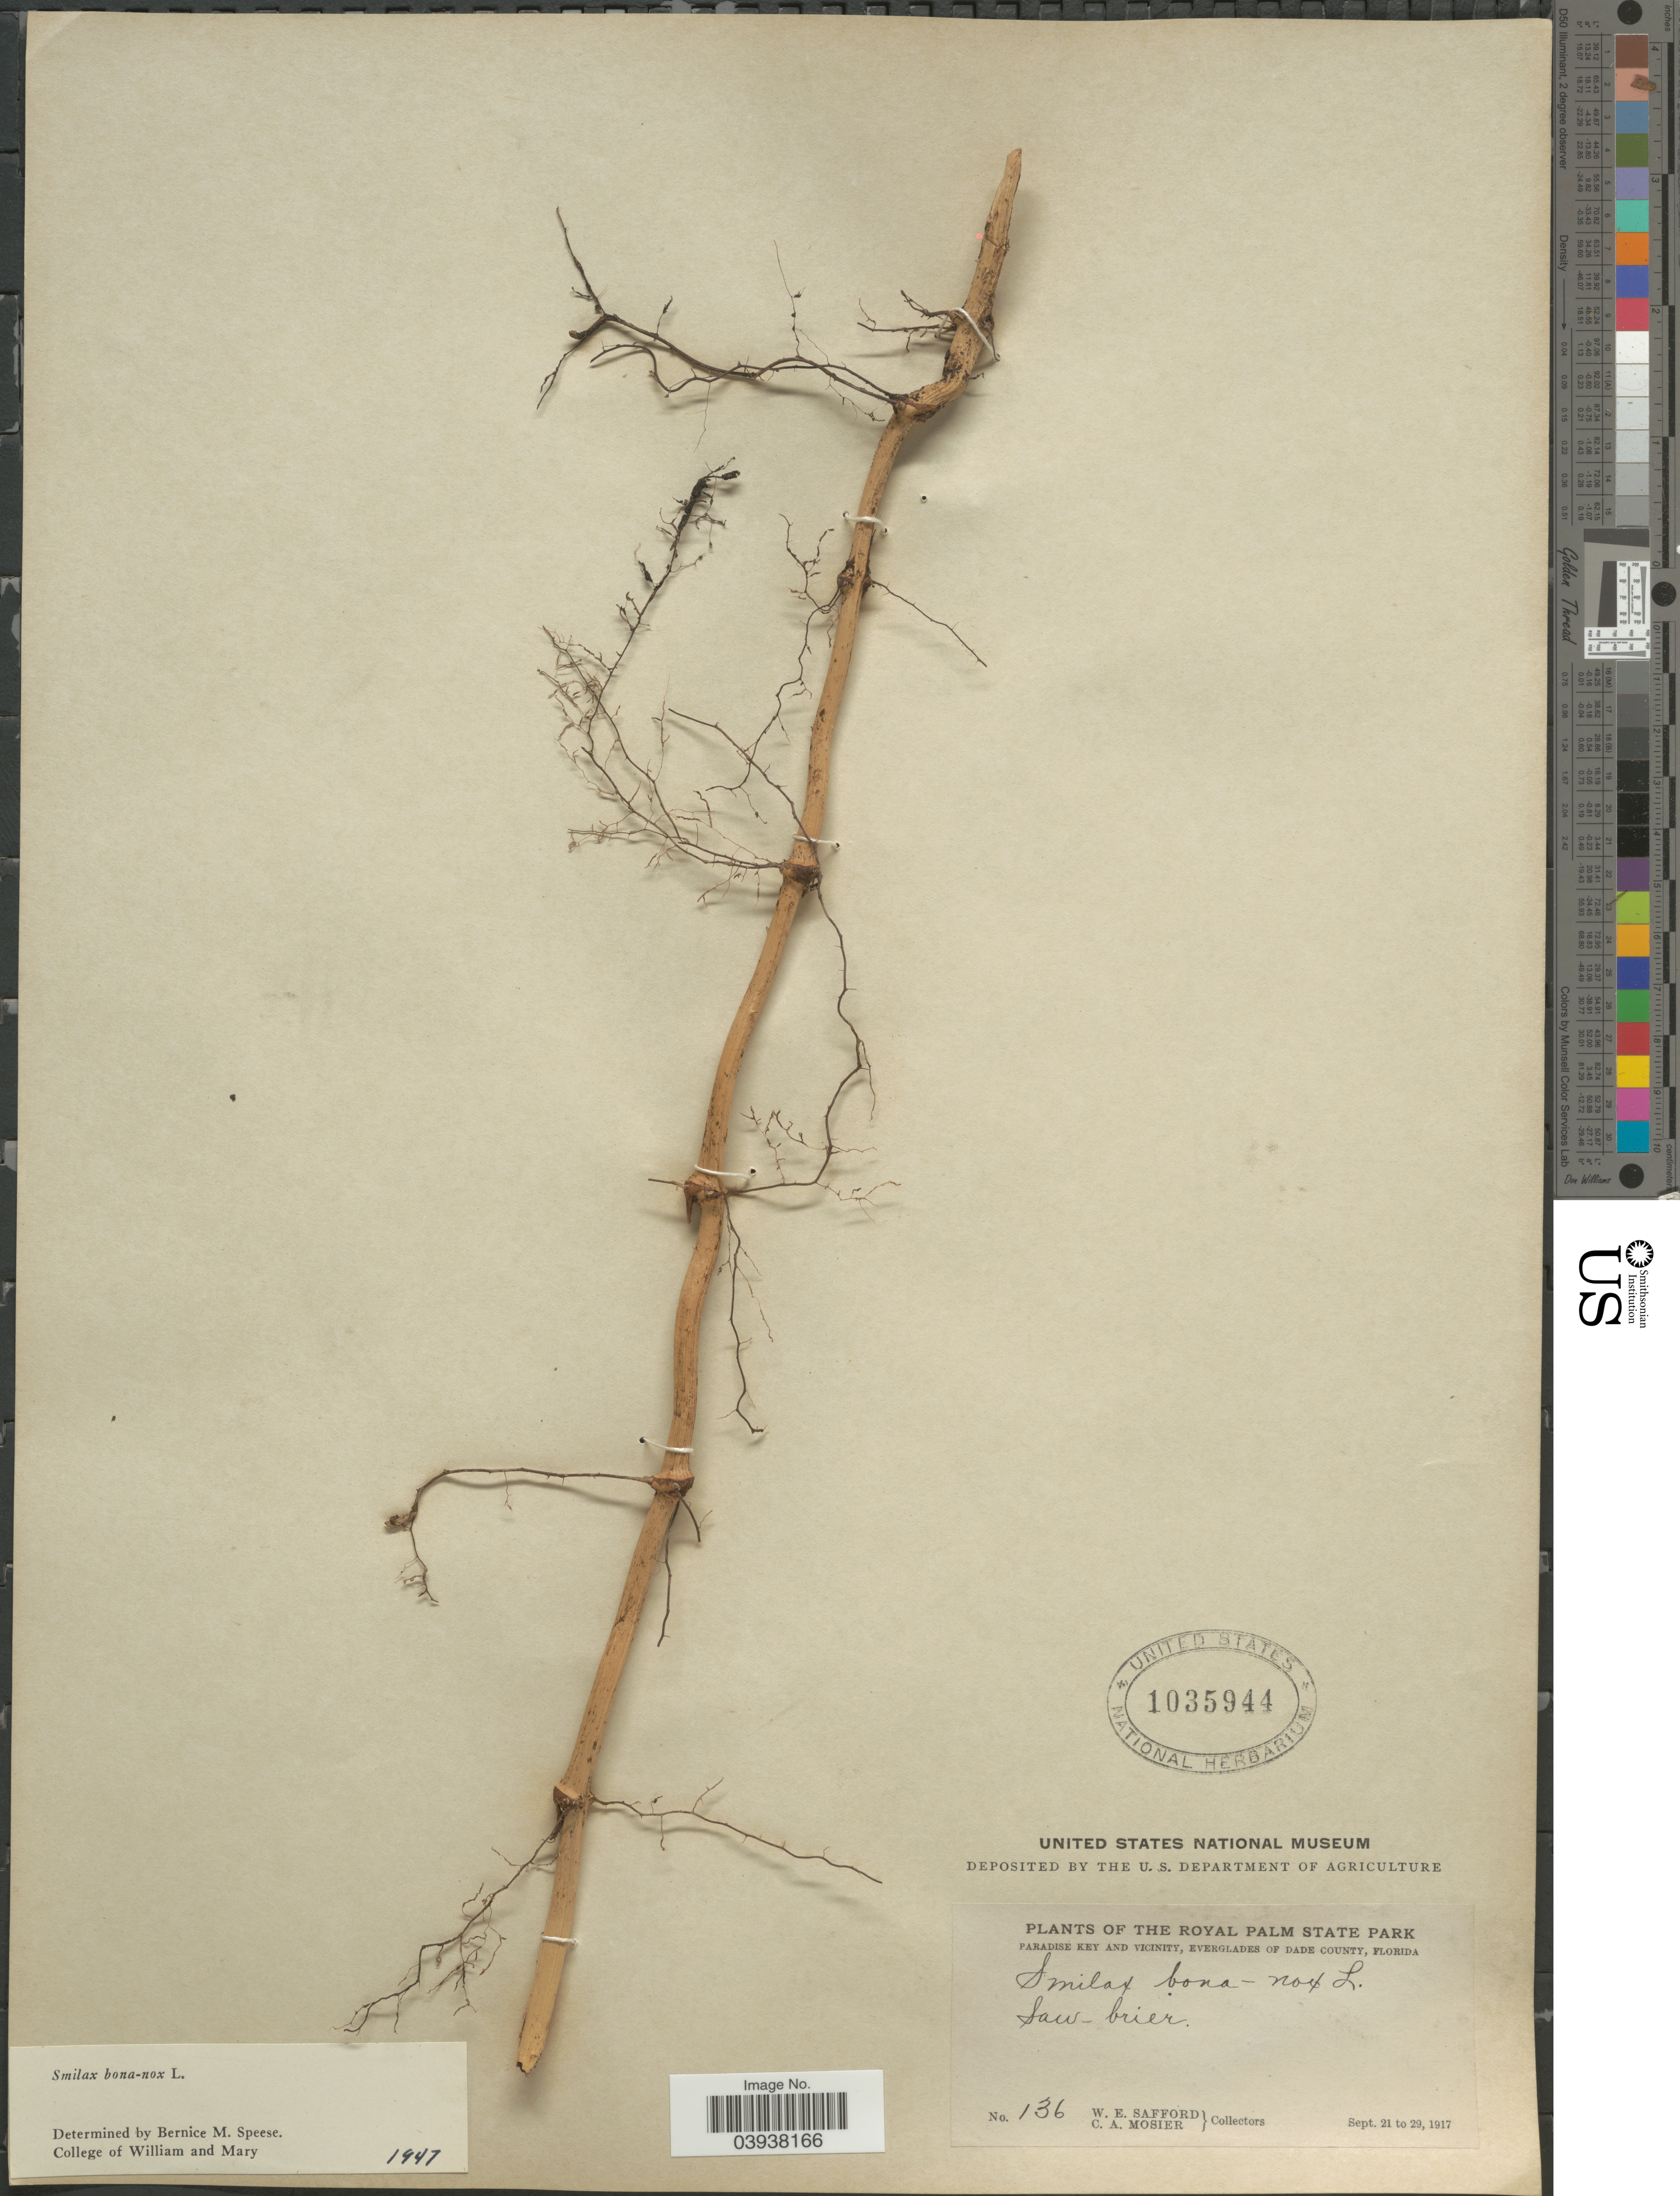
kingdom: Plantae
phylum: Tracheophyta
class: Liliopsida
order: Liliales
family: Smilacaceae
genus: Smilax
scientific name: Smilax bona-nox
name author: L.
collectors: W. E. Safford & C. A. Mosier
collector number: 136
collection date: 1917-09-21/1917-09-29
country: United States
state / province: Florida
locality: Royal Palm State Park. Paradise Key and vicinity, Everglades of Dade County.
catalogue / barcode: US 1035944